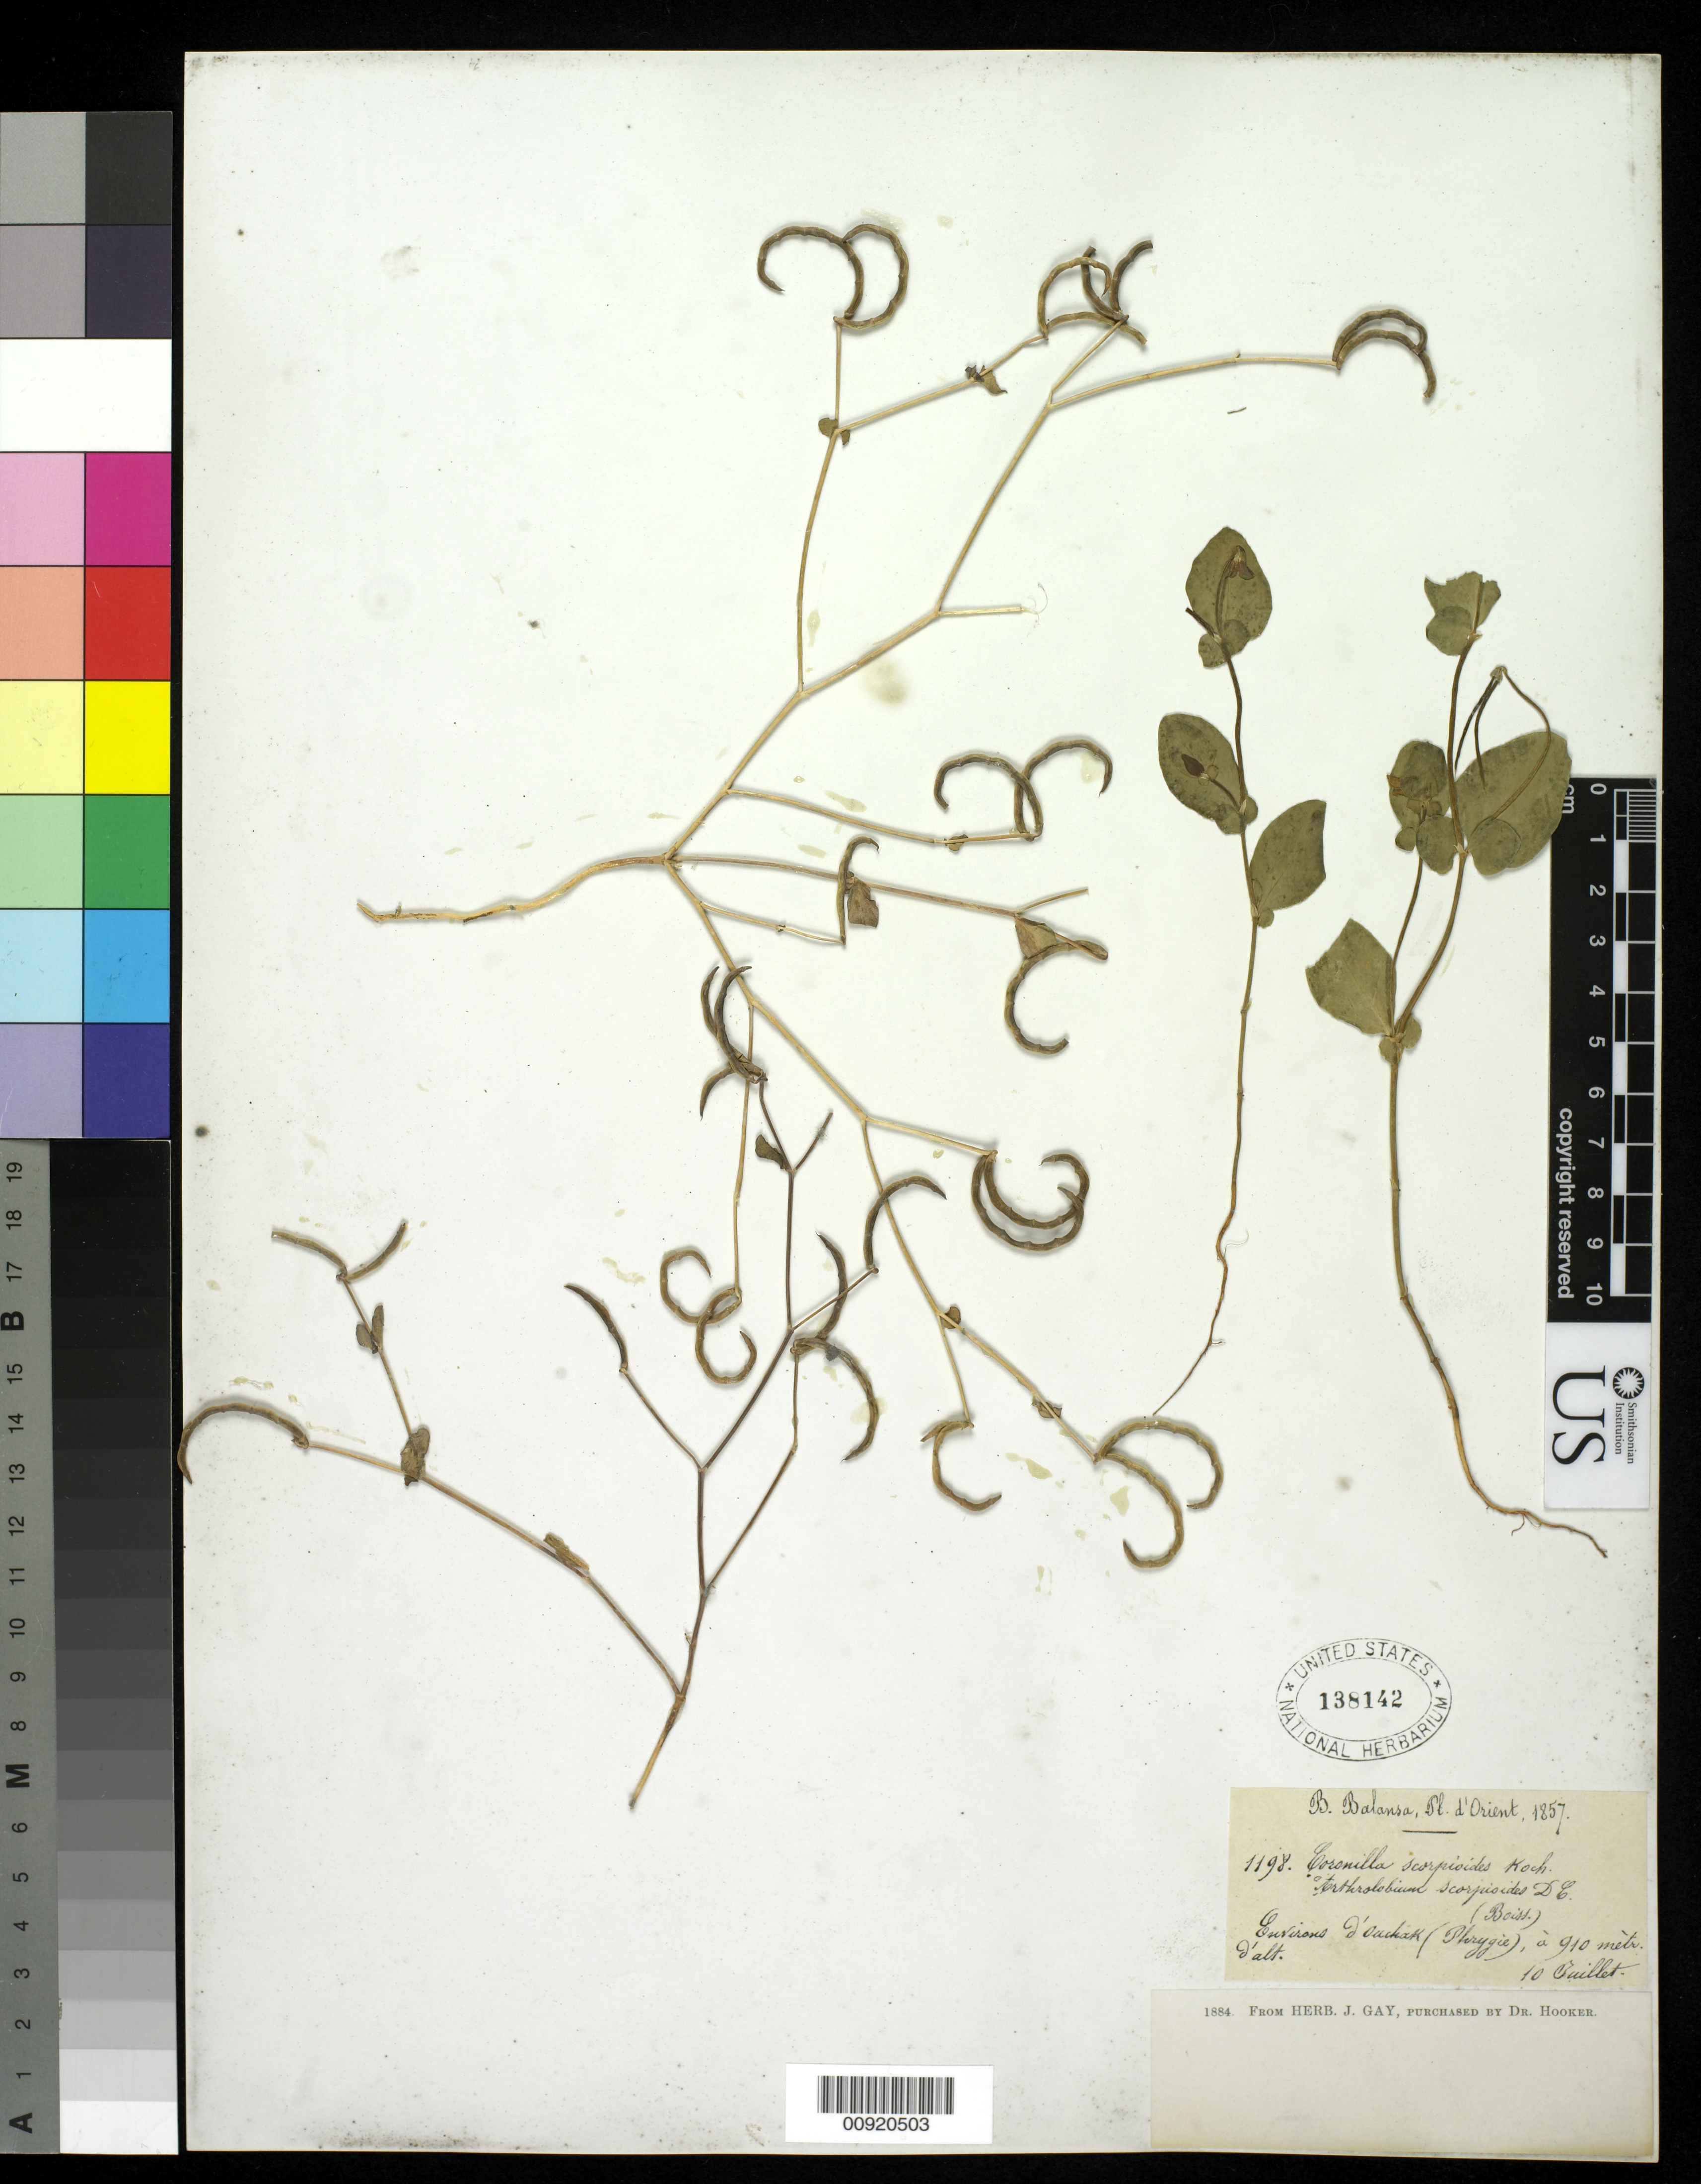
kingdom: Plantae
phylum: Tracheophyta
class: Magnoliopsida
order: Fabales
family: Fabaceae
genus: Coronilla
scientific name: Coronilla scorpioides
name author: K. Koch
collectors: B. Balansa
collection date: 1857-07-10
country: Turkey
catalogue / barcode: US 138142